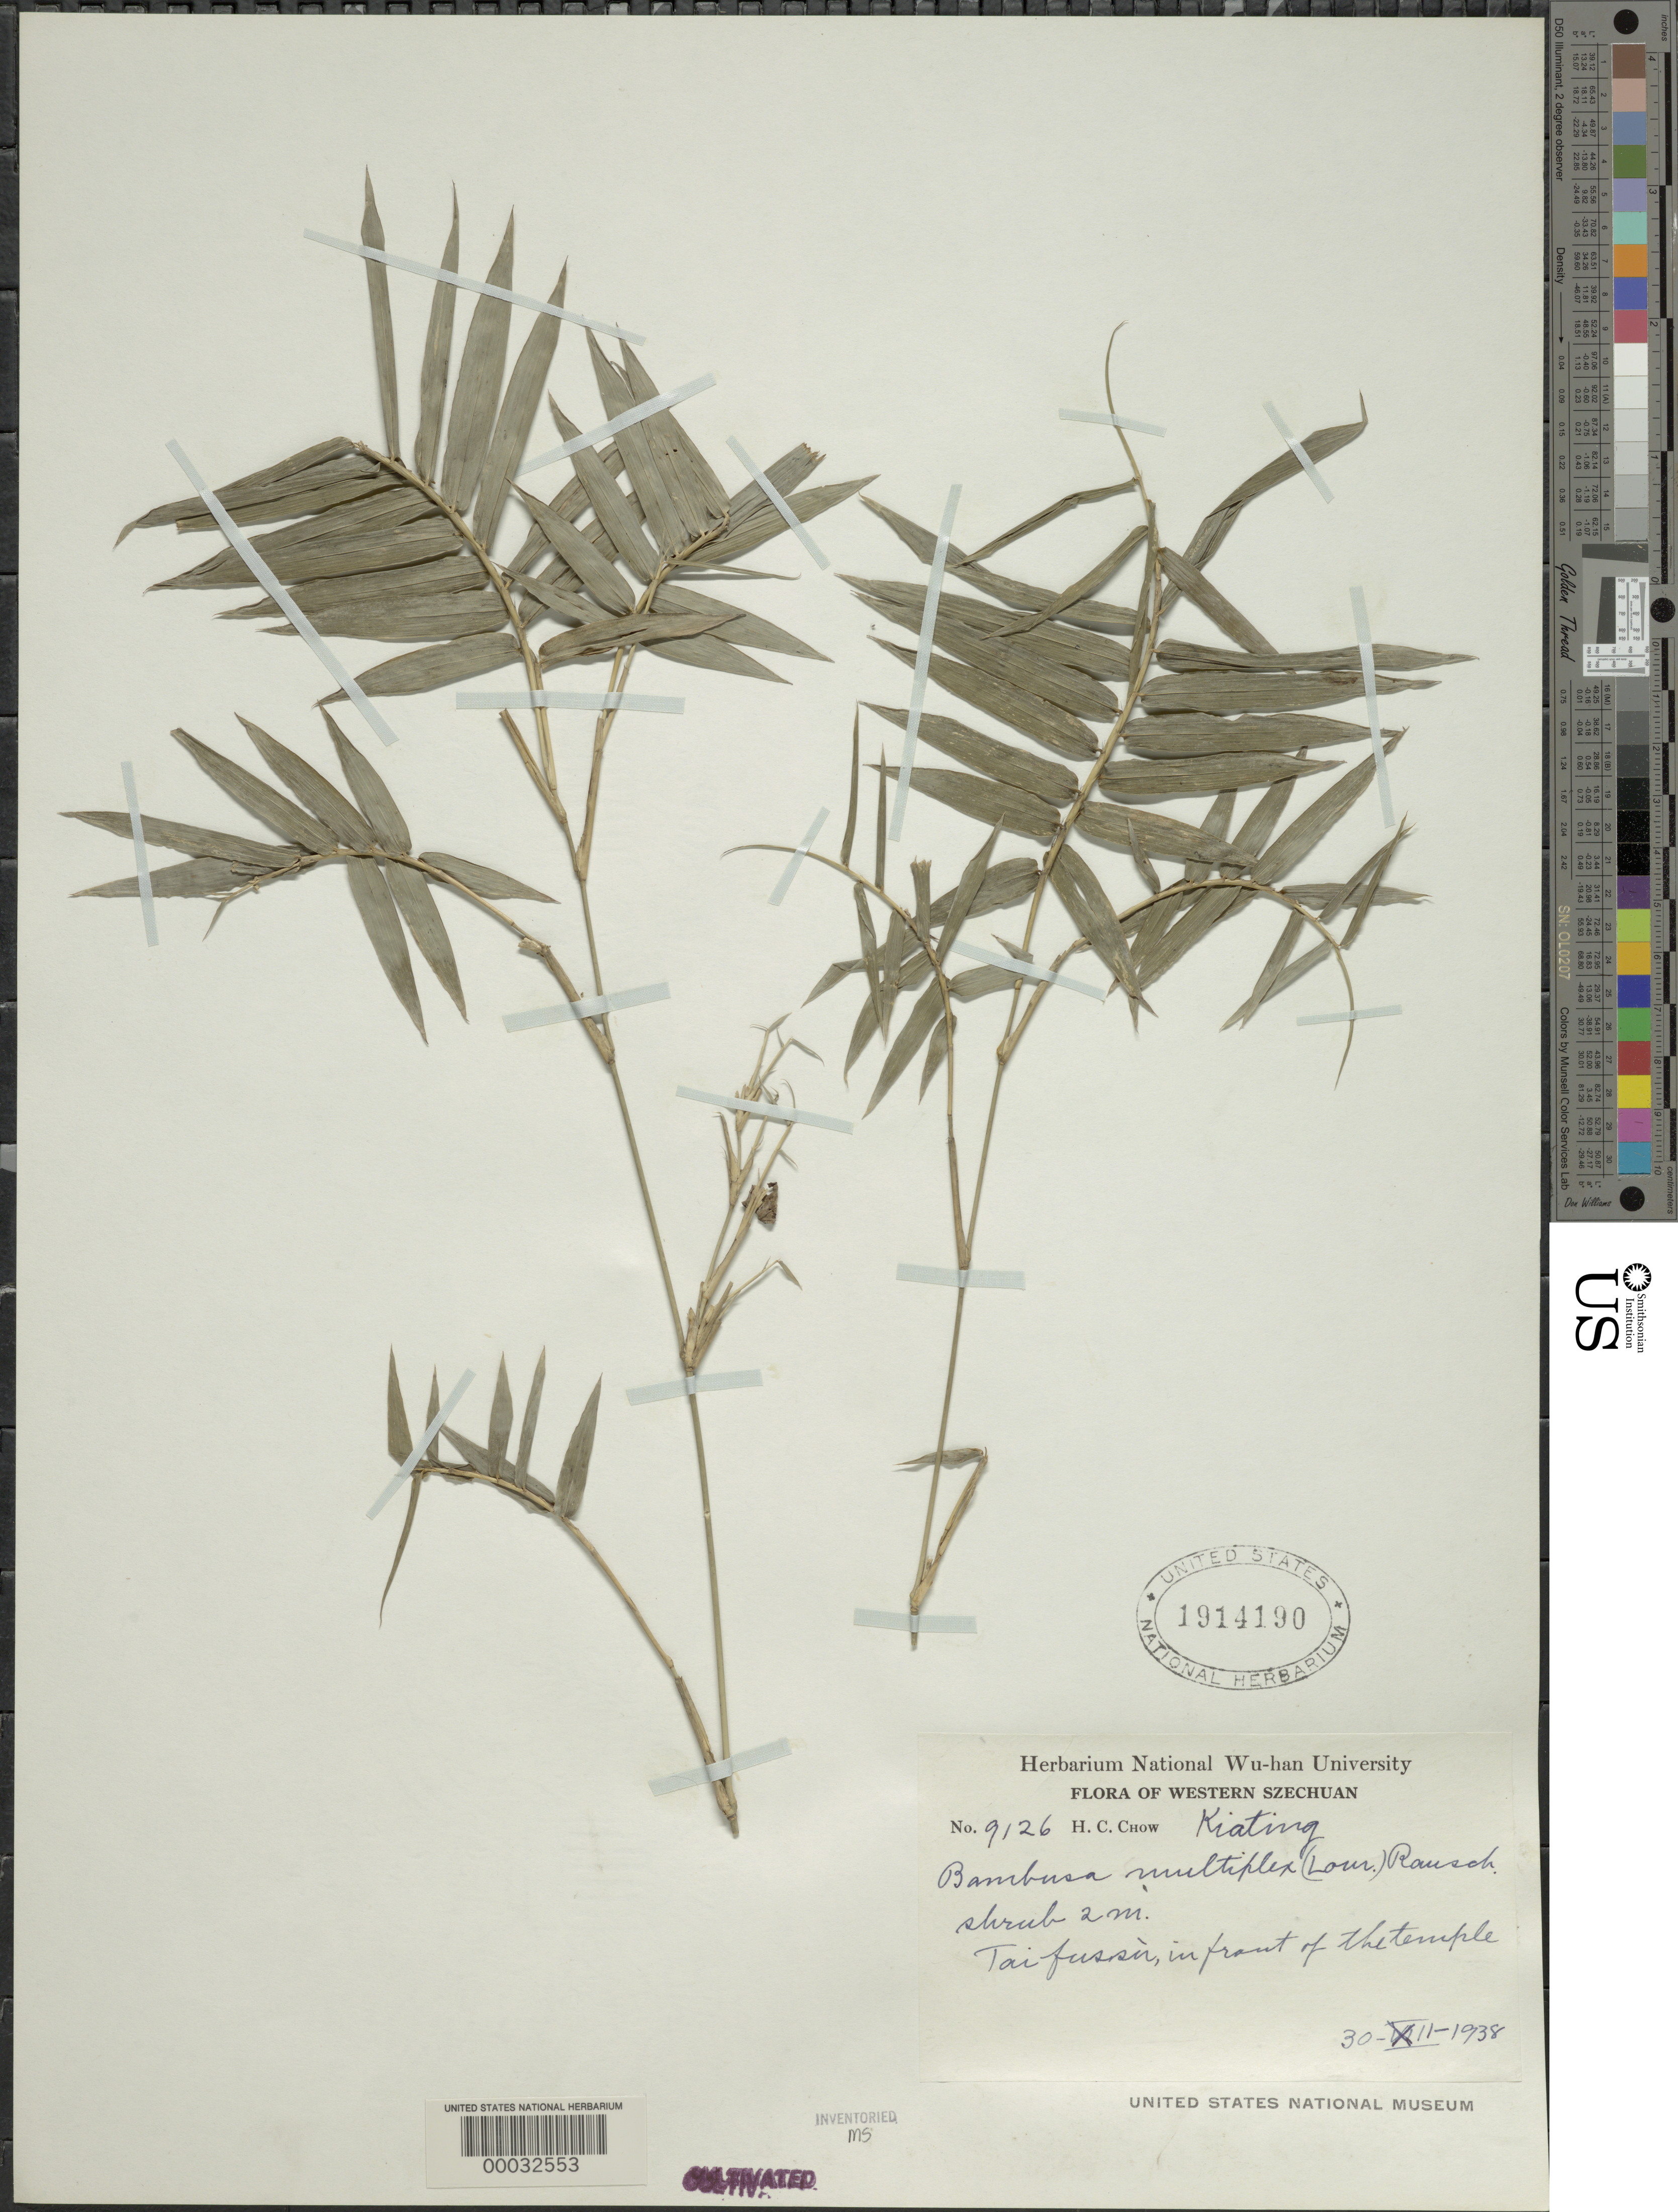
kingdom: Plantae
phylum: Tracheophyta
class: Liliopsida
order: Poales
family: Poaceae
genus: Bambusa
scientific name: Bambusa multiplex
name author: (Lour.) Raeusch. ex Schult. & Schult. f.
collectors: H. Chow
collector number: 9126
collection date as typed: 30 Dec 1938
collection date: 1938-12-30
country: China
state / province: Sichuan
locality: Chow's garden-kiating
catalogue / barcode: US 1914190